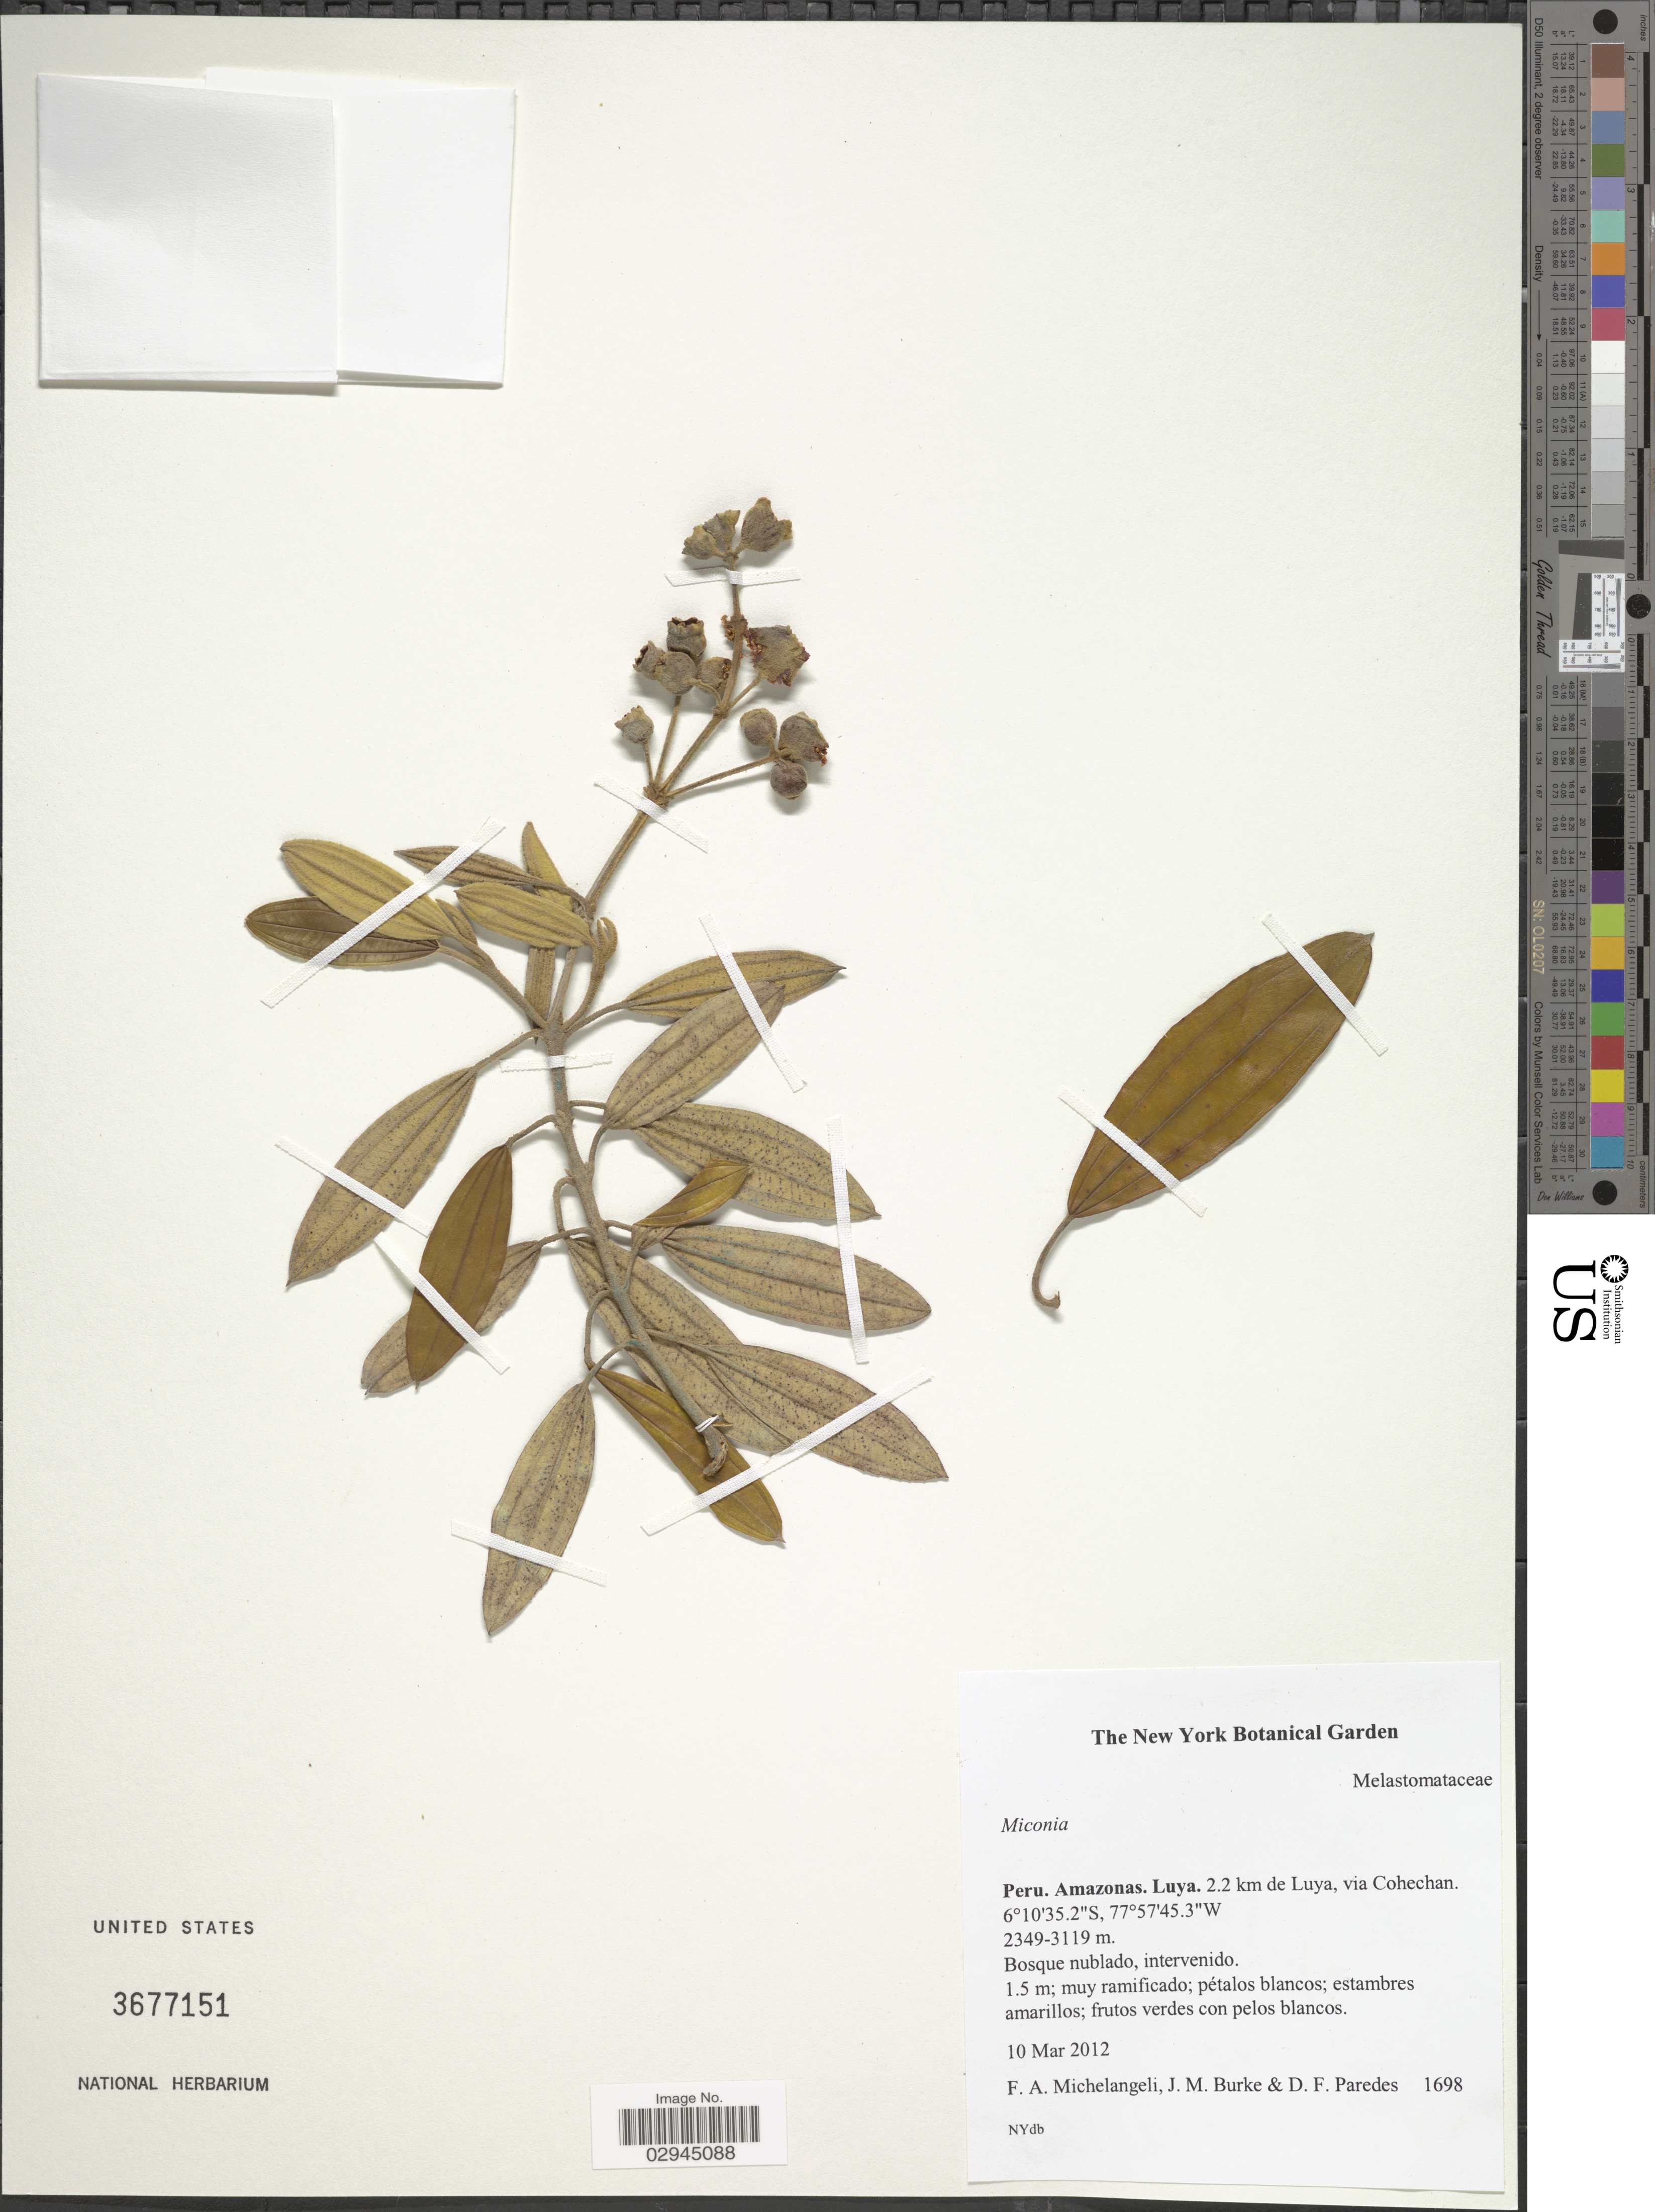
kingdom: Plantae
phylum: Tracheophyta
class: Magnoliopsida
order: Myrtales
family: Melastomataceae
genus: Miconia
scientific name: Miconia sp.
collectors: F. A. Michelangeli, Jac. M. Burke & D. Paredes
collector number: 1698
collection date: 2012-03-10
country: Peru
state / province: Amazonas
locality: Luya. 2.2 km de Luya, via Cohechan.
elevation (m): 2349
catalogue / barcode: US 3677151